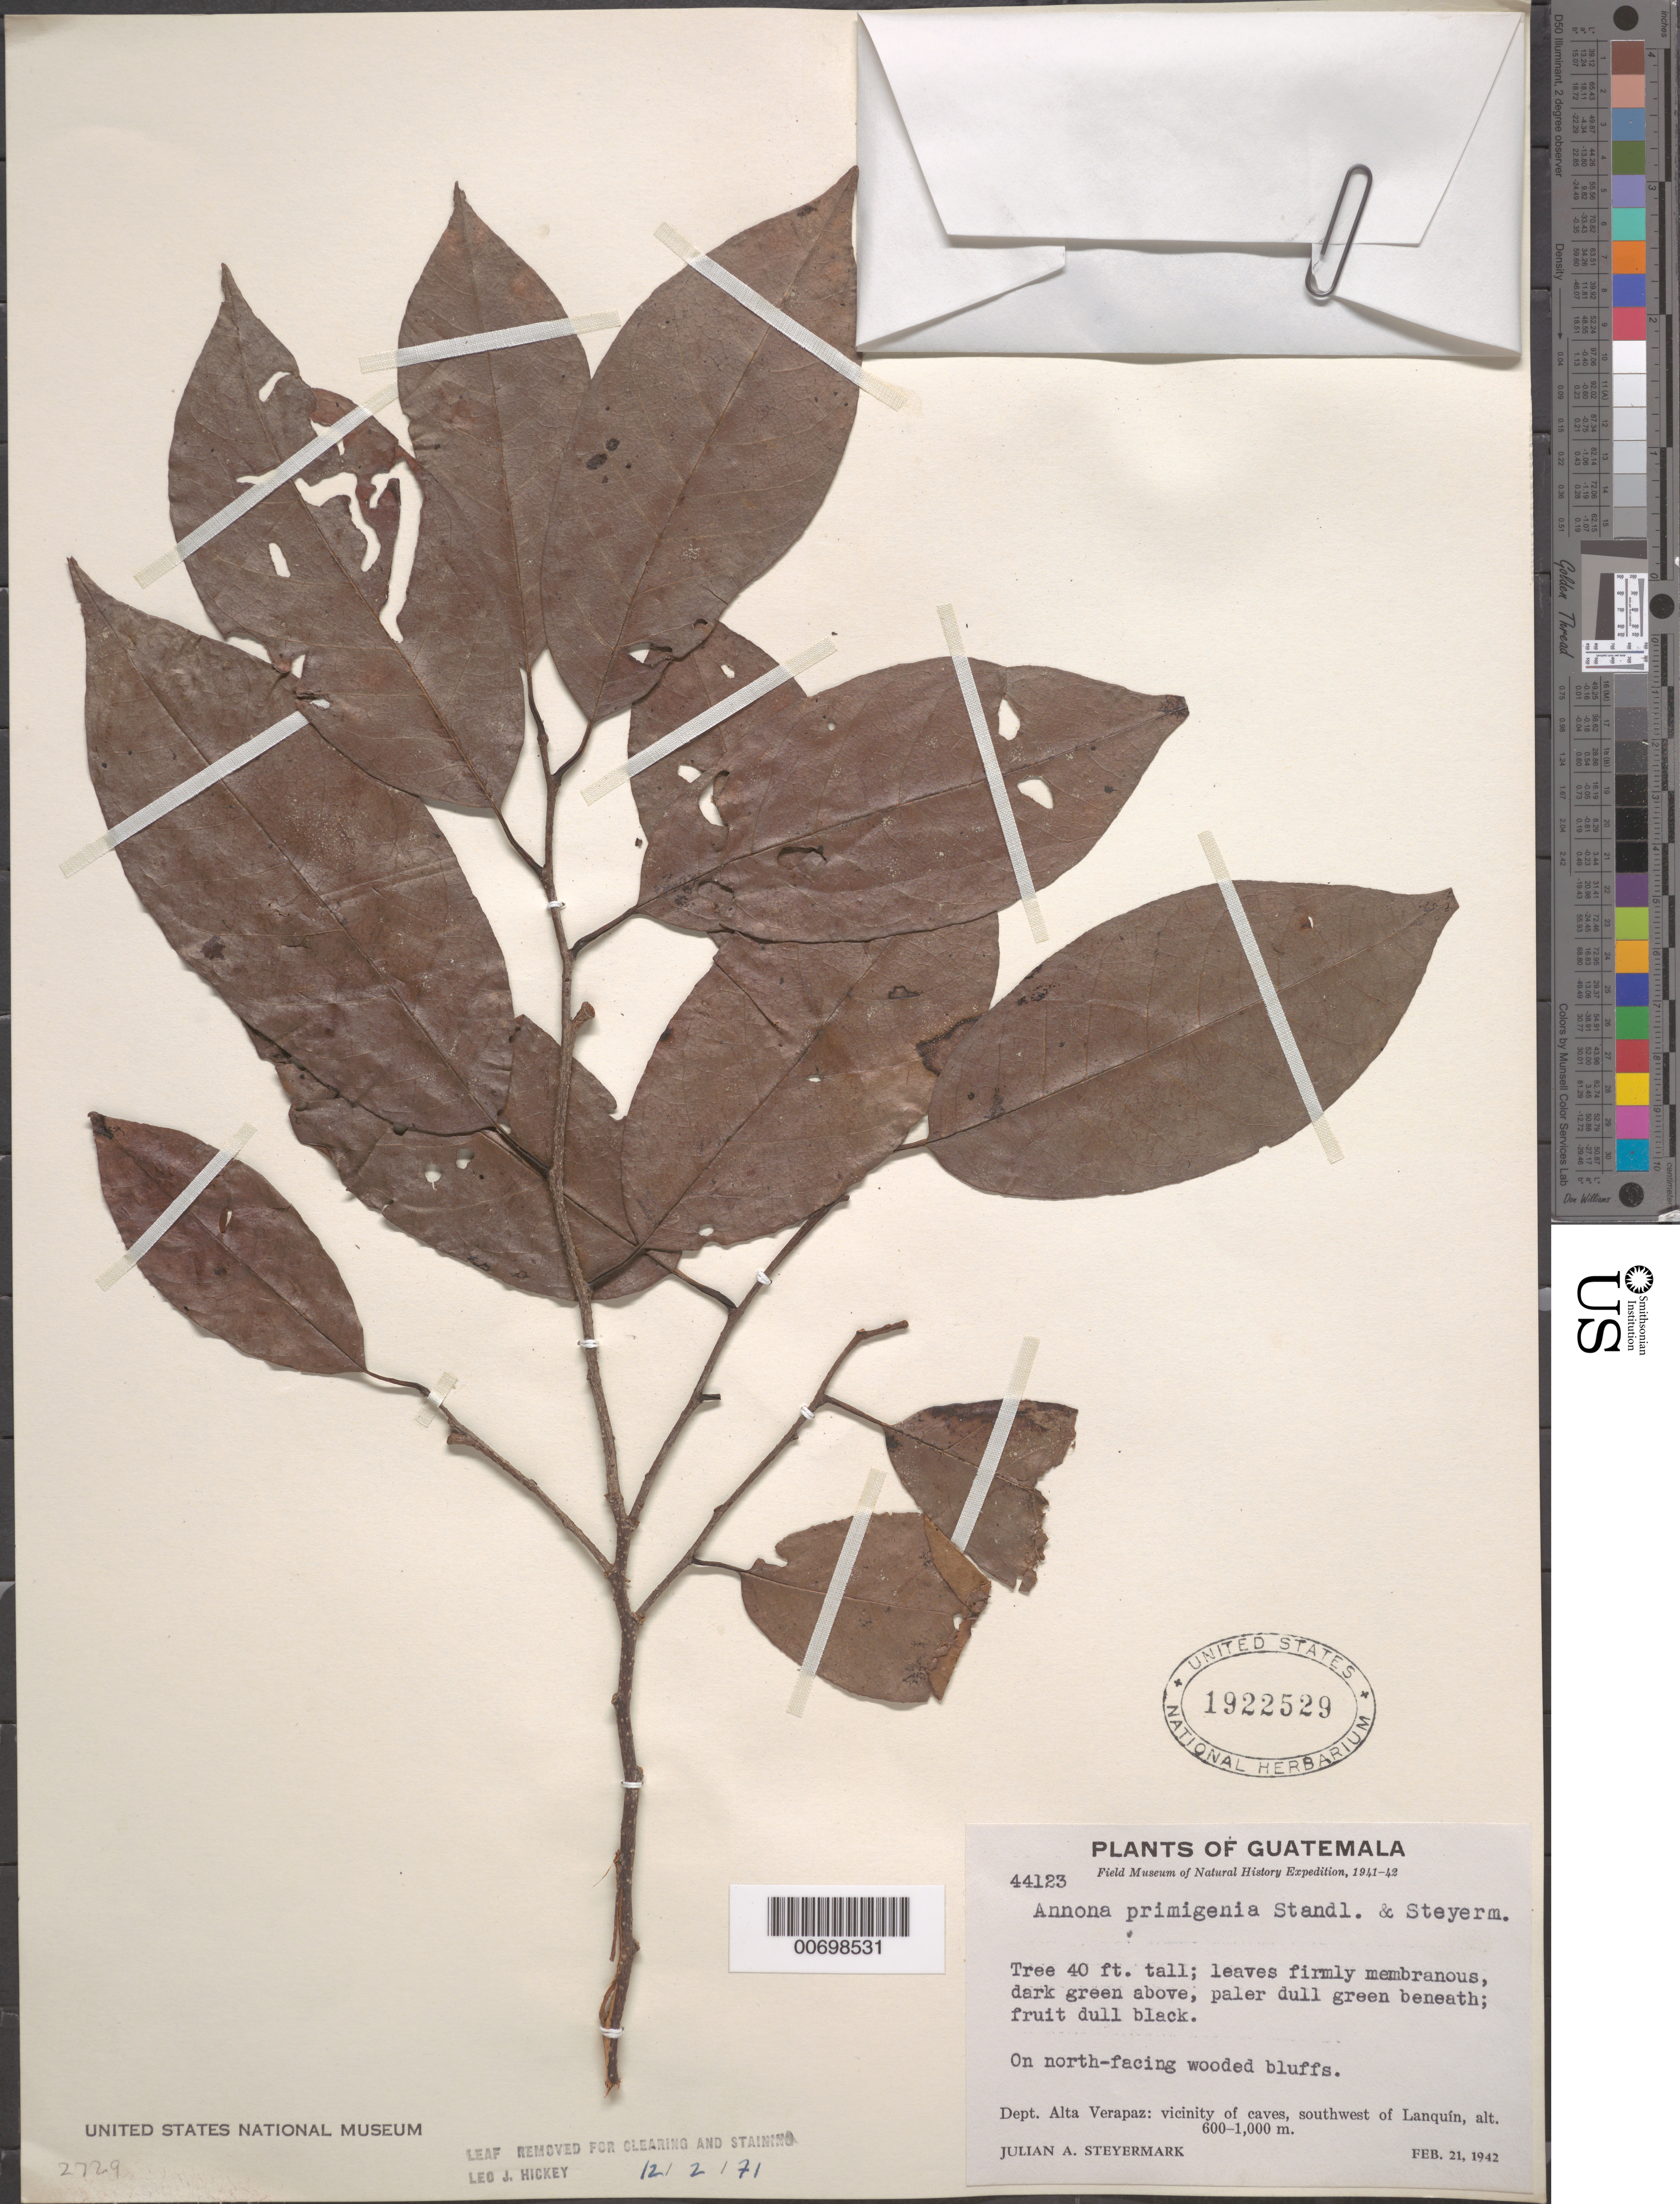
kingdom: Plantae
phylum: Tracheophyta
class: Magnoliopsida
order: Magnoliales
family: Annonaceae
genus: Annona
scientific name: Annona primigenia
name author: Standl. & Steyerm.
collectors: J. Steyermark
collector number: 44123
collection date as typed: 21 Feb 1942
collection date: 1942-02-21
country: Guatemala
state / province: Alta Verapaz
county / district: Lanquin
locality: vicinity of caves, SW of Lanquin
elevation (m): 600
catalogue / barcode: US 1922529